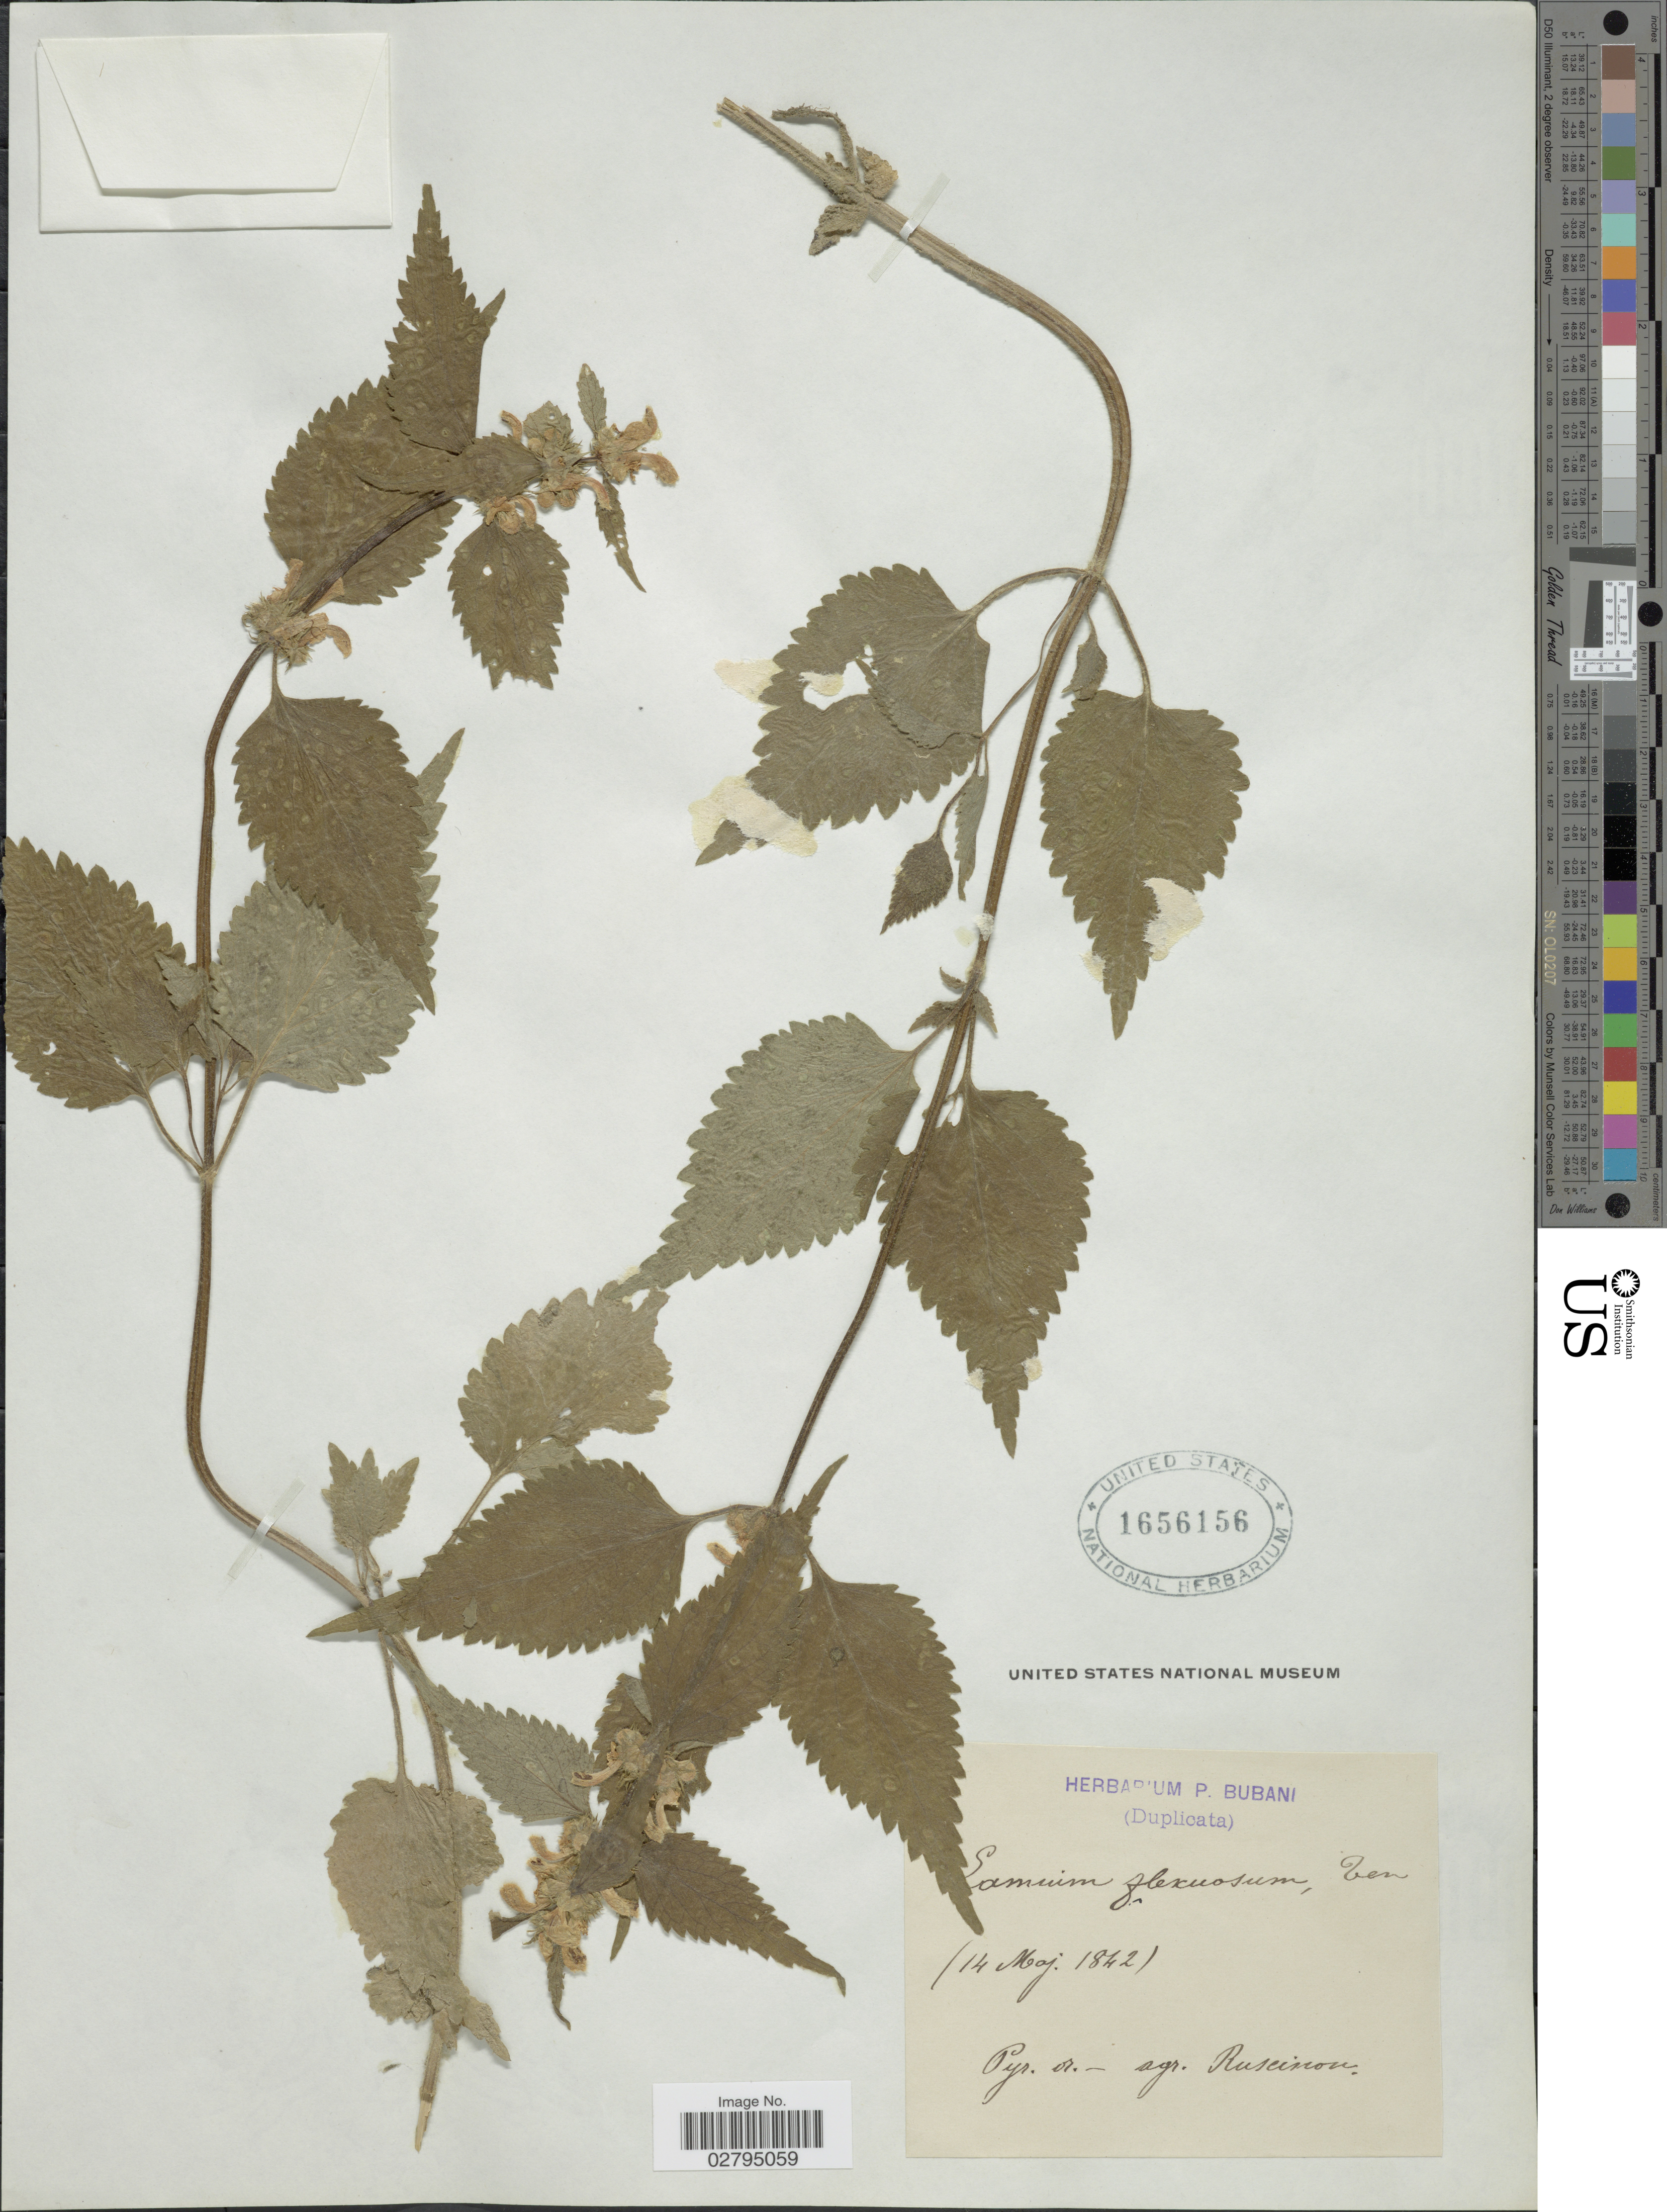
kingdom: Plantae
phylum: Tracheophyta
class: Magnoliopsida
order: Lamiales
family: Lamiaceae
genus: Lamium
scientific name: Lamium flexuosum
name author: Ten.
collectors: ex herb. P. Bubani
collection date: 1842-05-14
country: France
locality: Pyr. or. - agr. Ruscinon.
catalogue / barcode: US 1656156